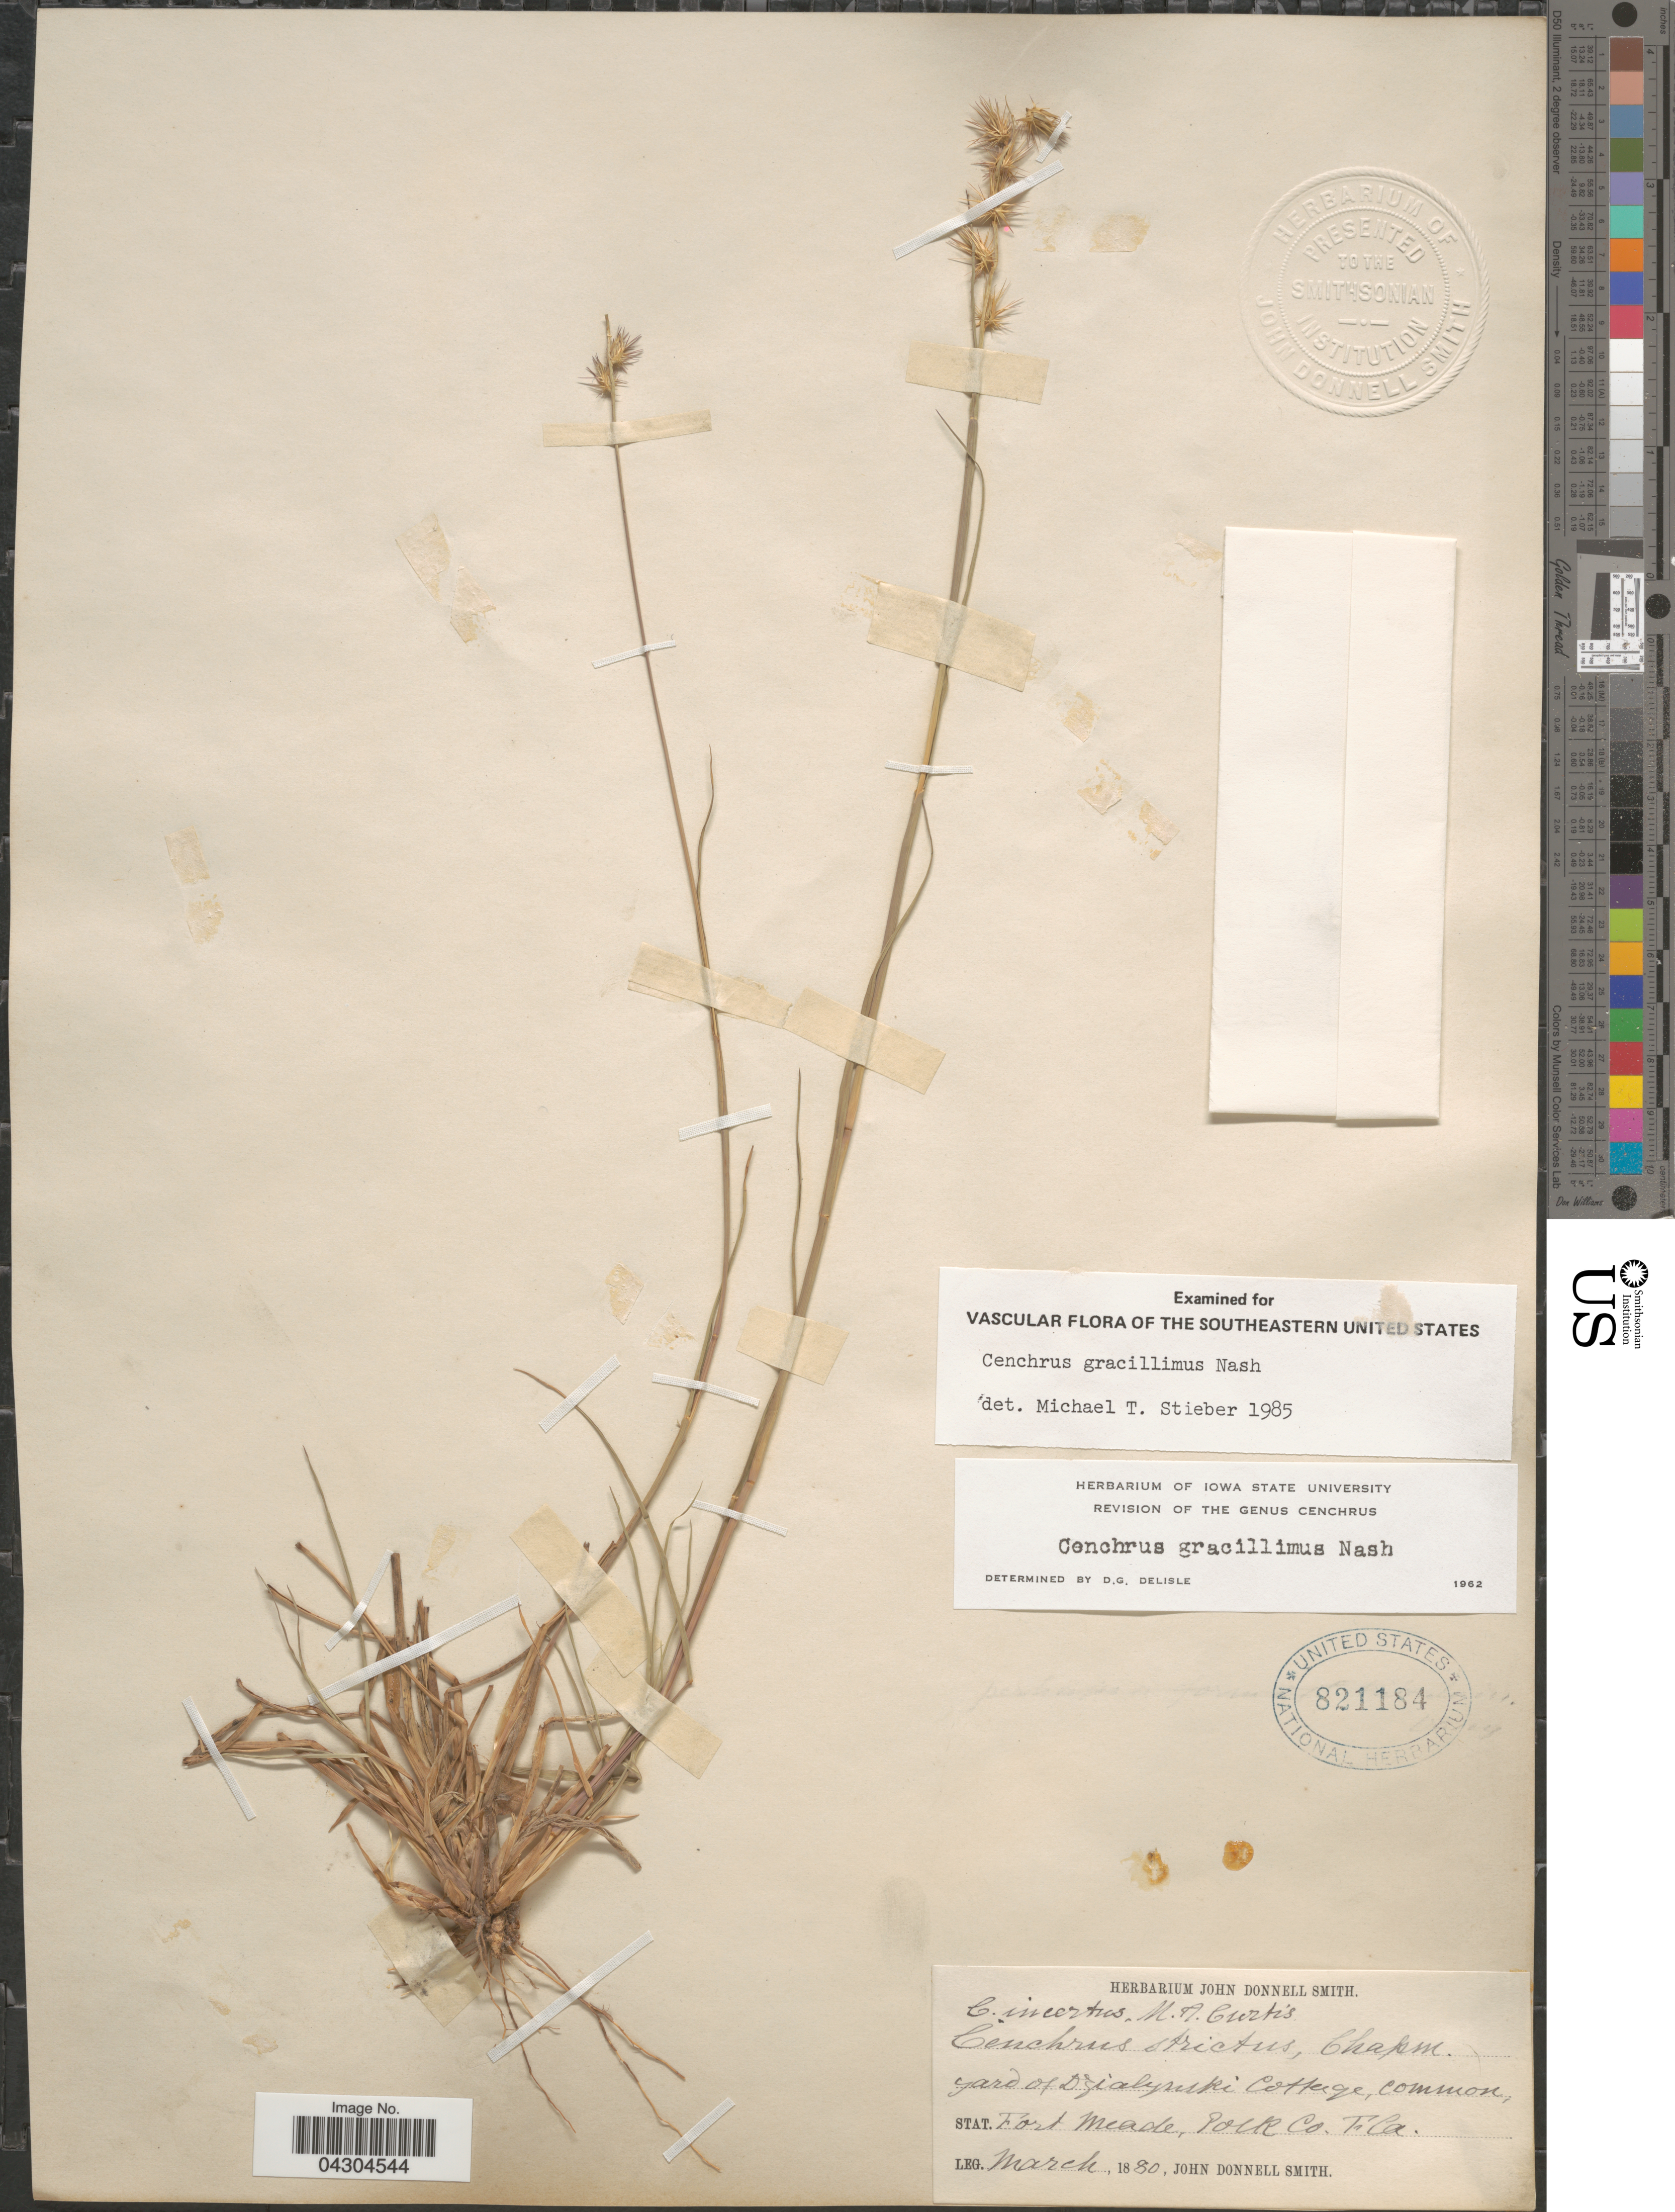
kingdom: Plantae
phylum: Tracheophyta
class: Liliopsida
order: Poales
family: Poaceae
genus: Cenchrus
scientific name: Cenchrus gracillimus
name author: Nash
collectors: J. Donnell Smith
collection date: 1880-03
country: United States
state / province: Florida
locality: Yard of Dzialynski Cottage, common. Stat. Fort Meade, Polk Co.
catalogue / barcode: US 821184